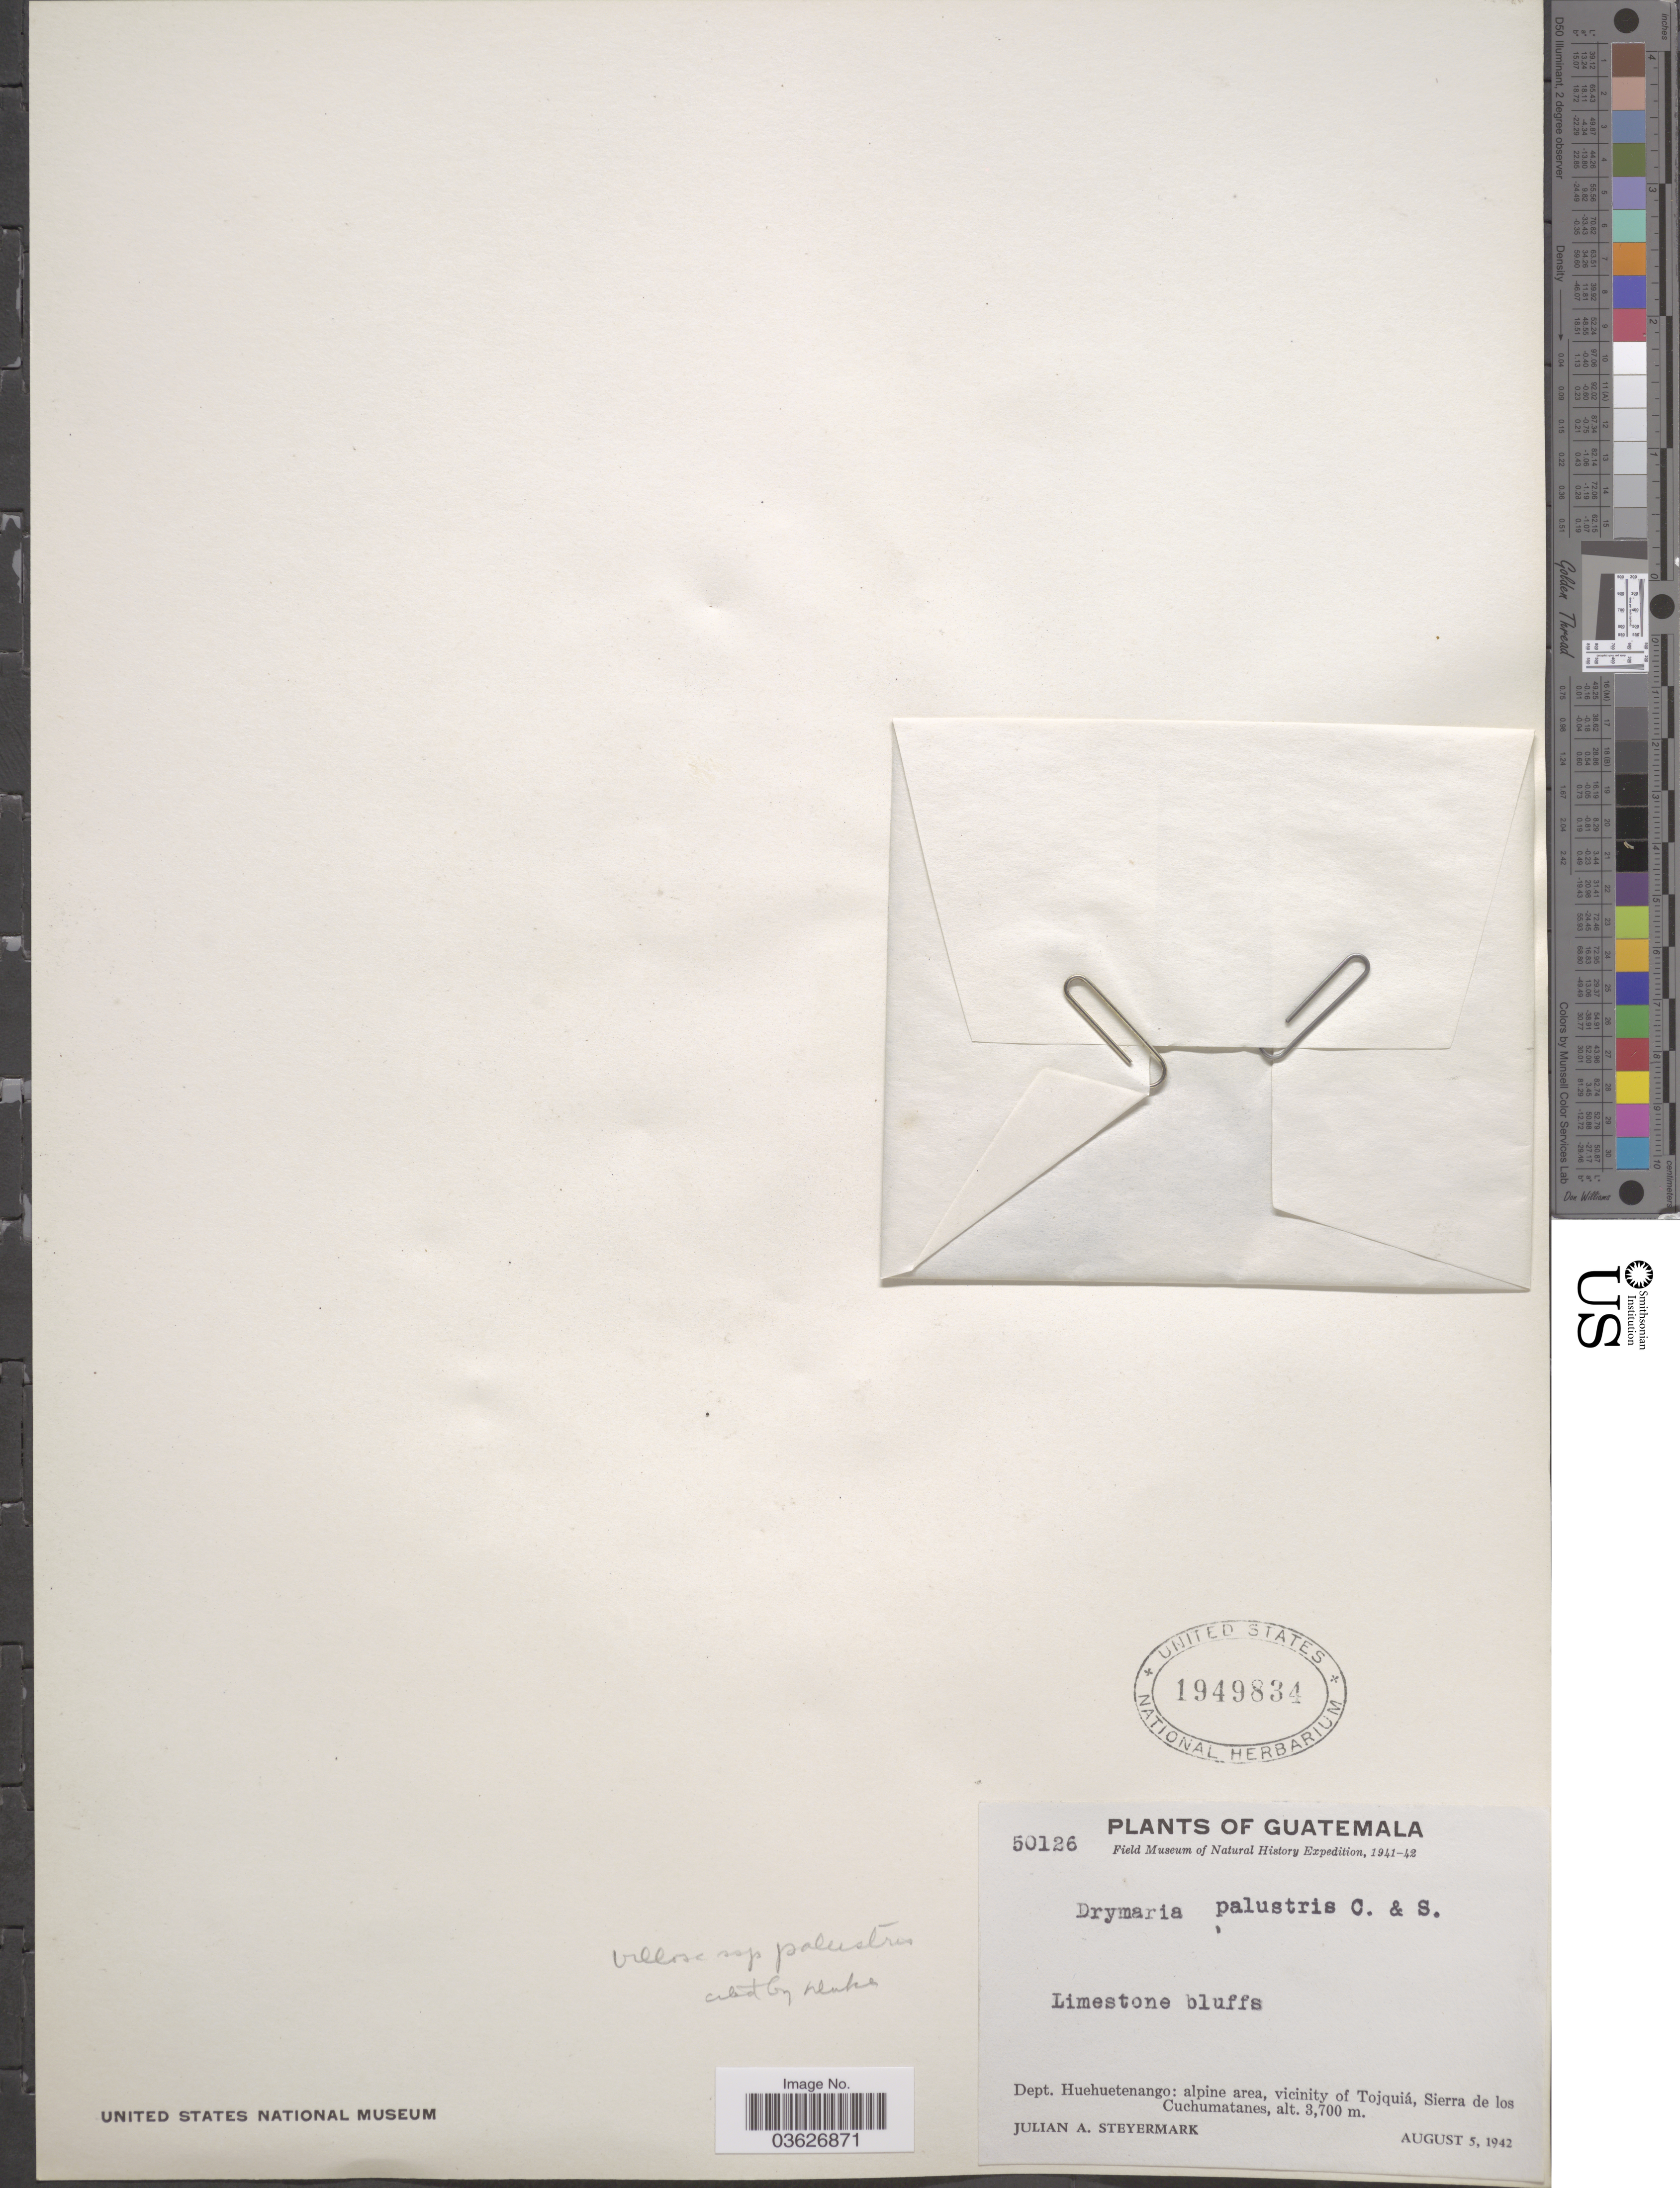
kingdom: Plantae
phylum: Tracheophyta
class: Magnoliopsida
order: Caryophyllales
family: Caryophyllaceae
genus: Drymaria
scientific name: Drymaria villosa subsp. palustris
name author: (Cham. & Schltdl.) J.A. Duke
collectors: J. Steyermark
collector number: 50126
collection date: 1942-08-05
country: Guatemala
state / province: Huehuetenango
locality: Dept. Huehuetenango: alpine area, vicinity of Tojquiá, Sierra de los Cuchumatanes.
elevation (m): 3700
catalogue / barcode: US 1949834